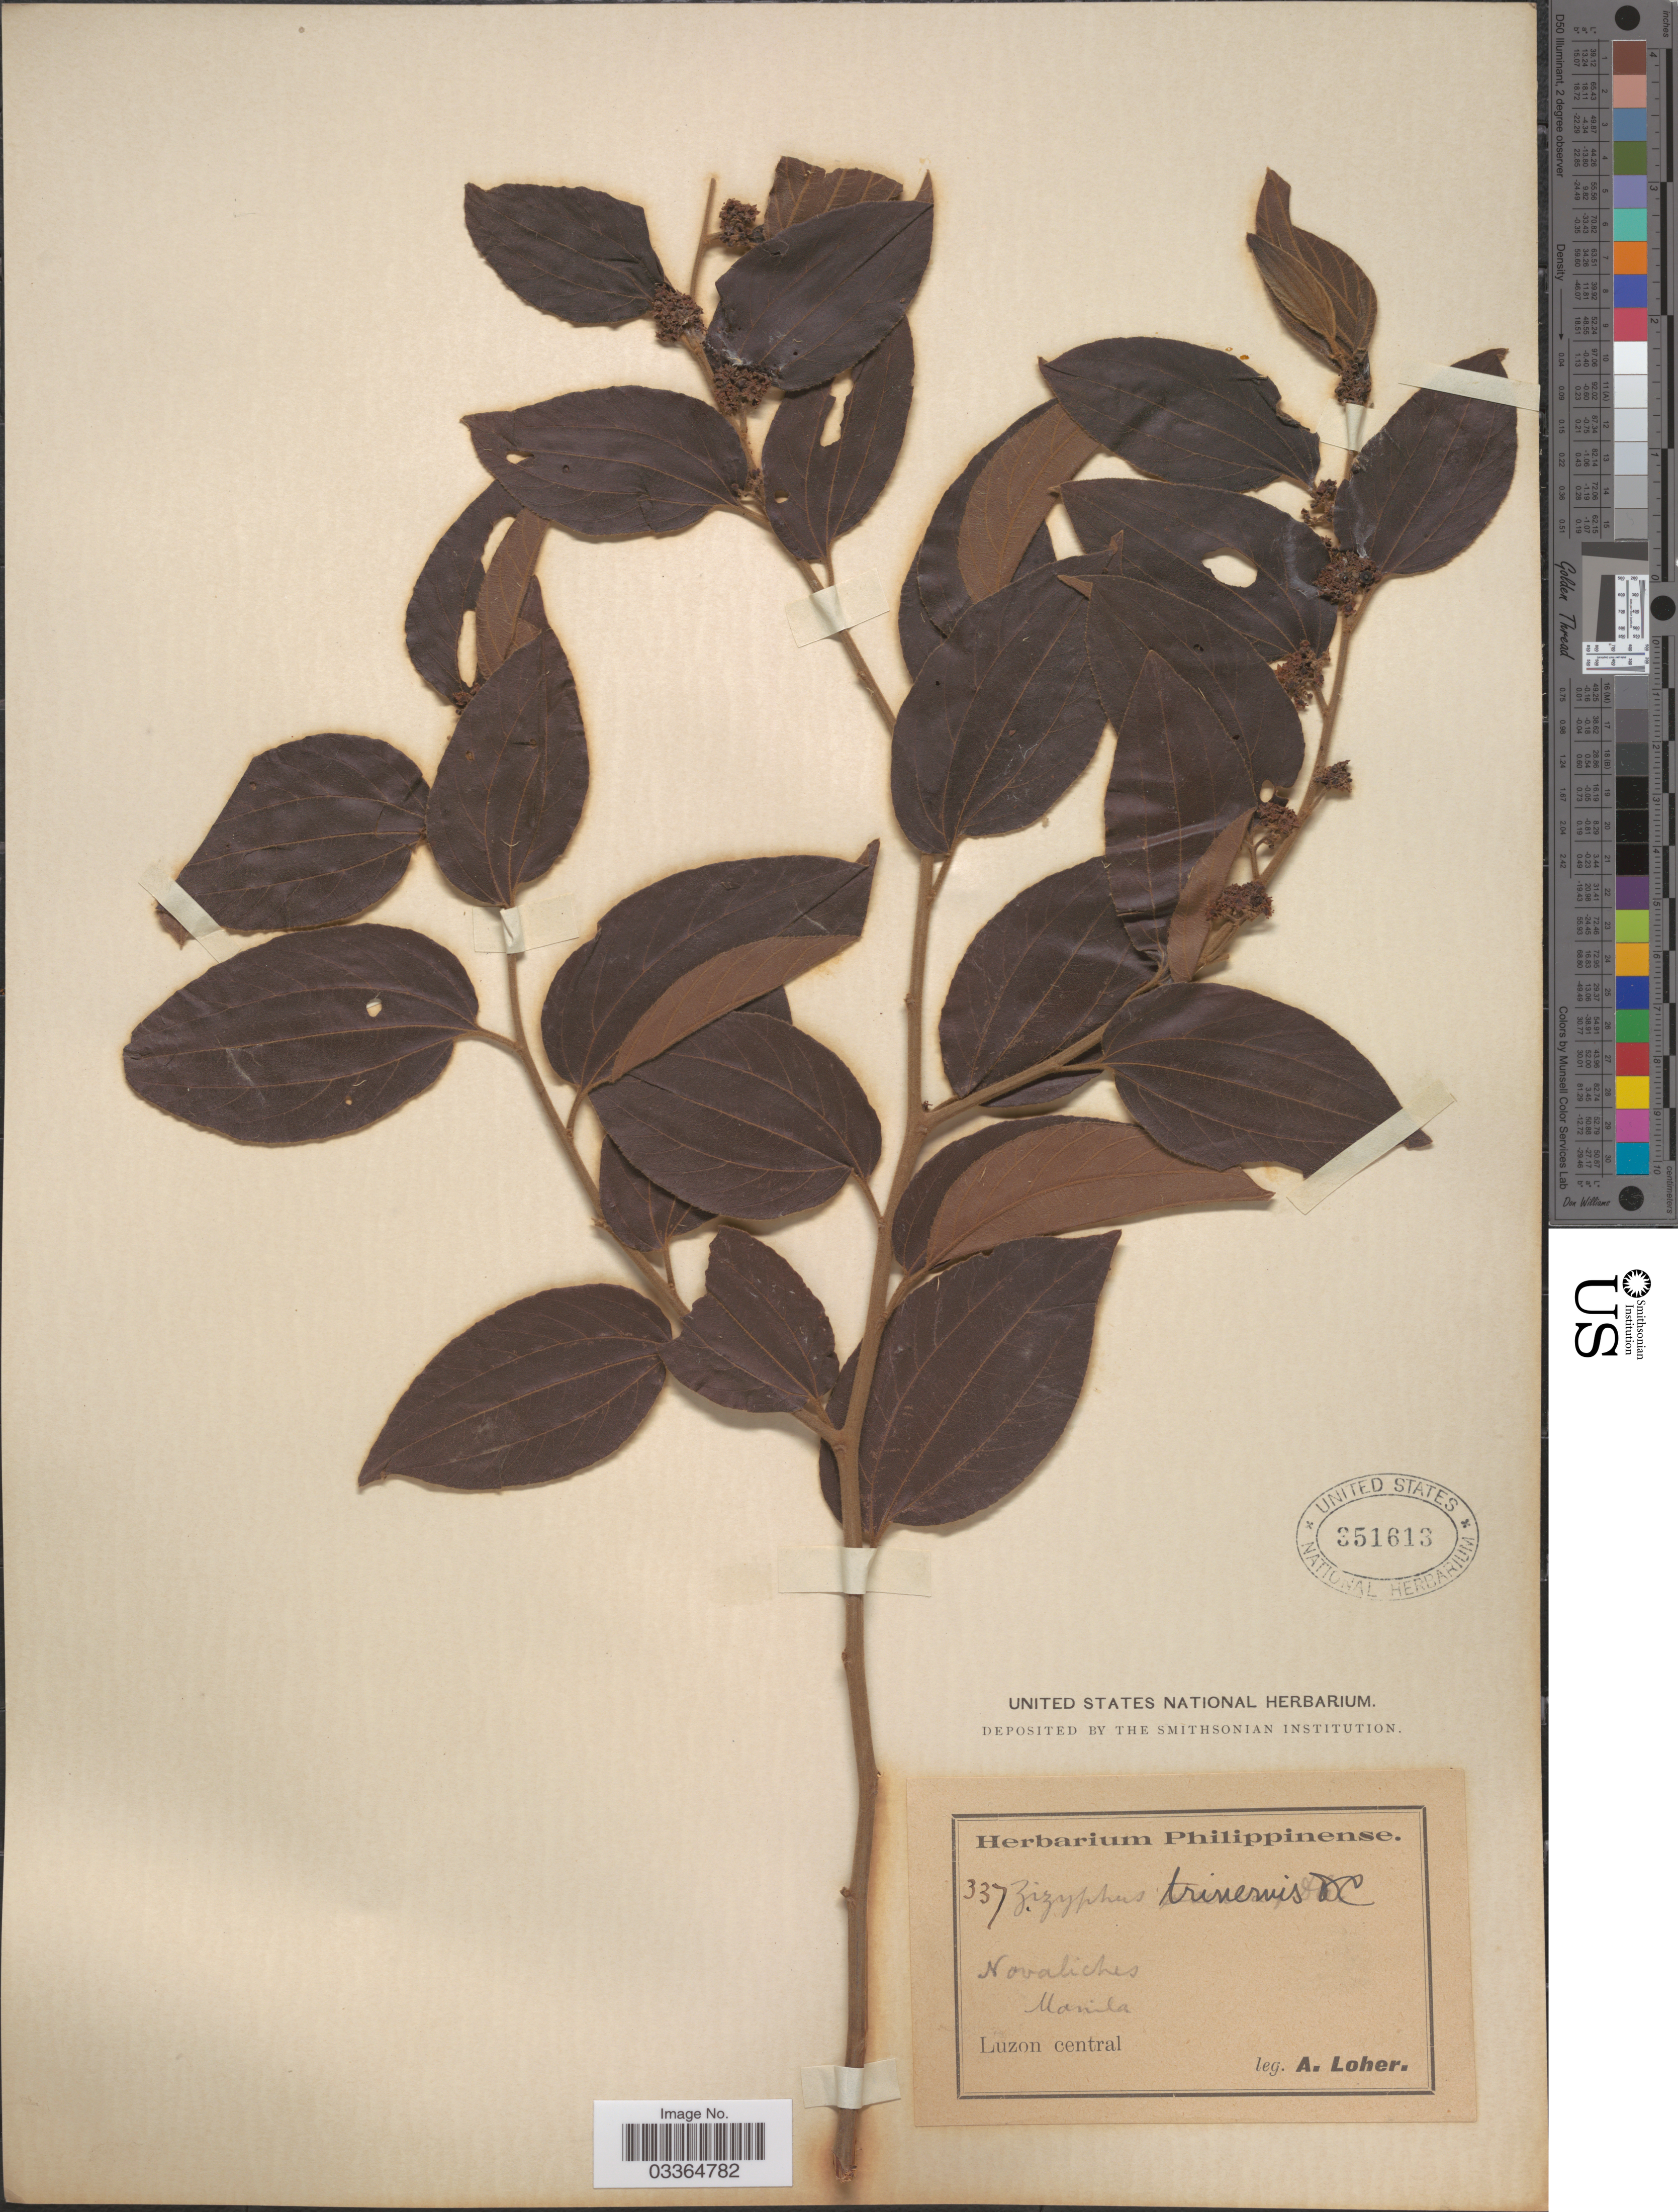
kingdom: Plantae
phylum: Tracheophyta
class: Magnoliopsida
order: Rosales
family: Rhamnaceae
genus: Ziziphus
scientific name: Ziziphus trinervia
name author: (Cav.) Poir.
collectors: A. Loher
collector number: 337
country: Philippines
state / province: Central Luzon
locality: Novaliches. Manila. Luzon central.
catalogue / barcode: US 351613